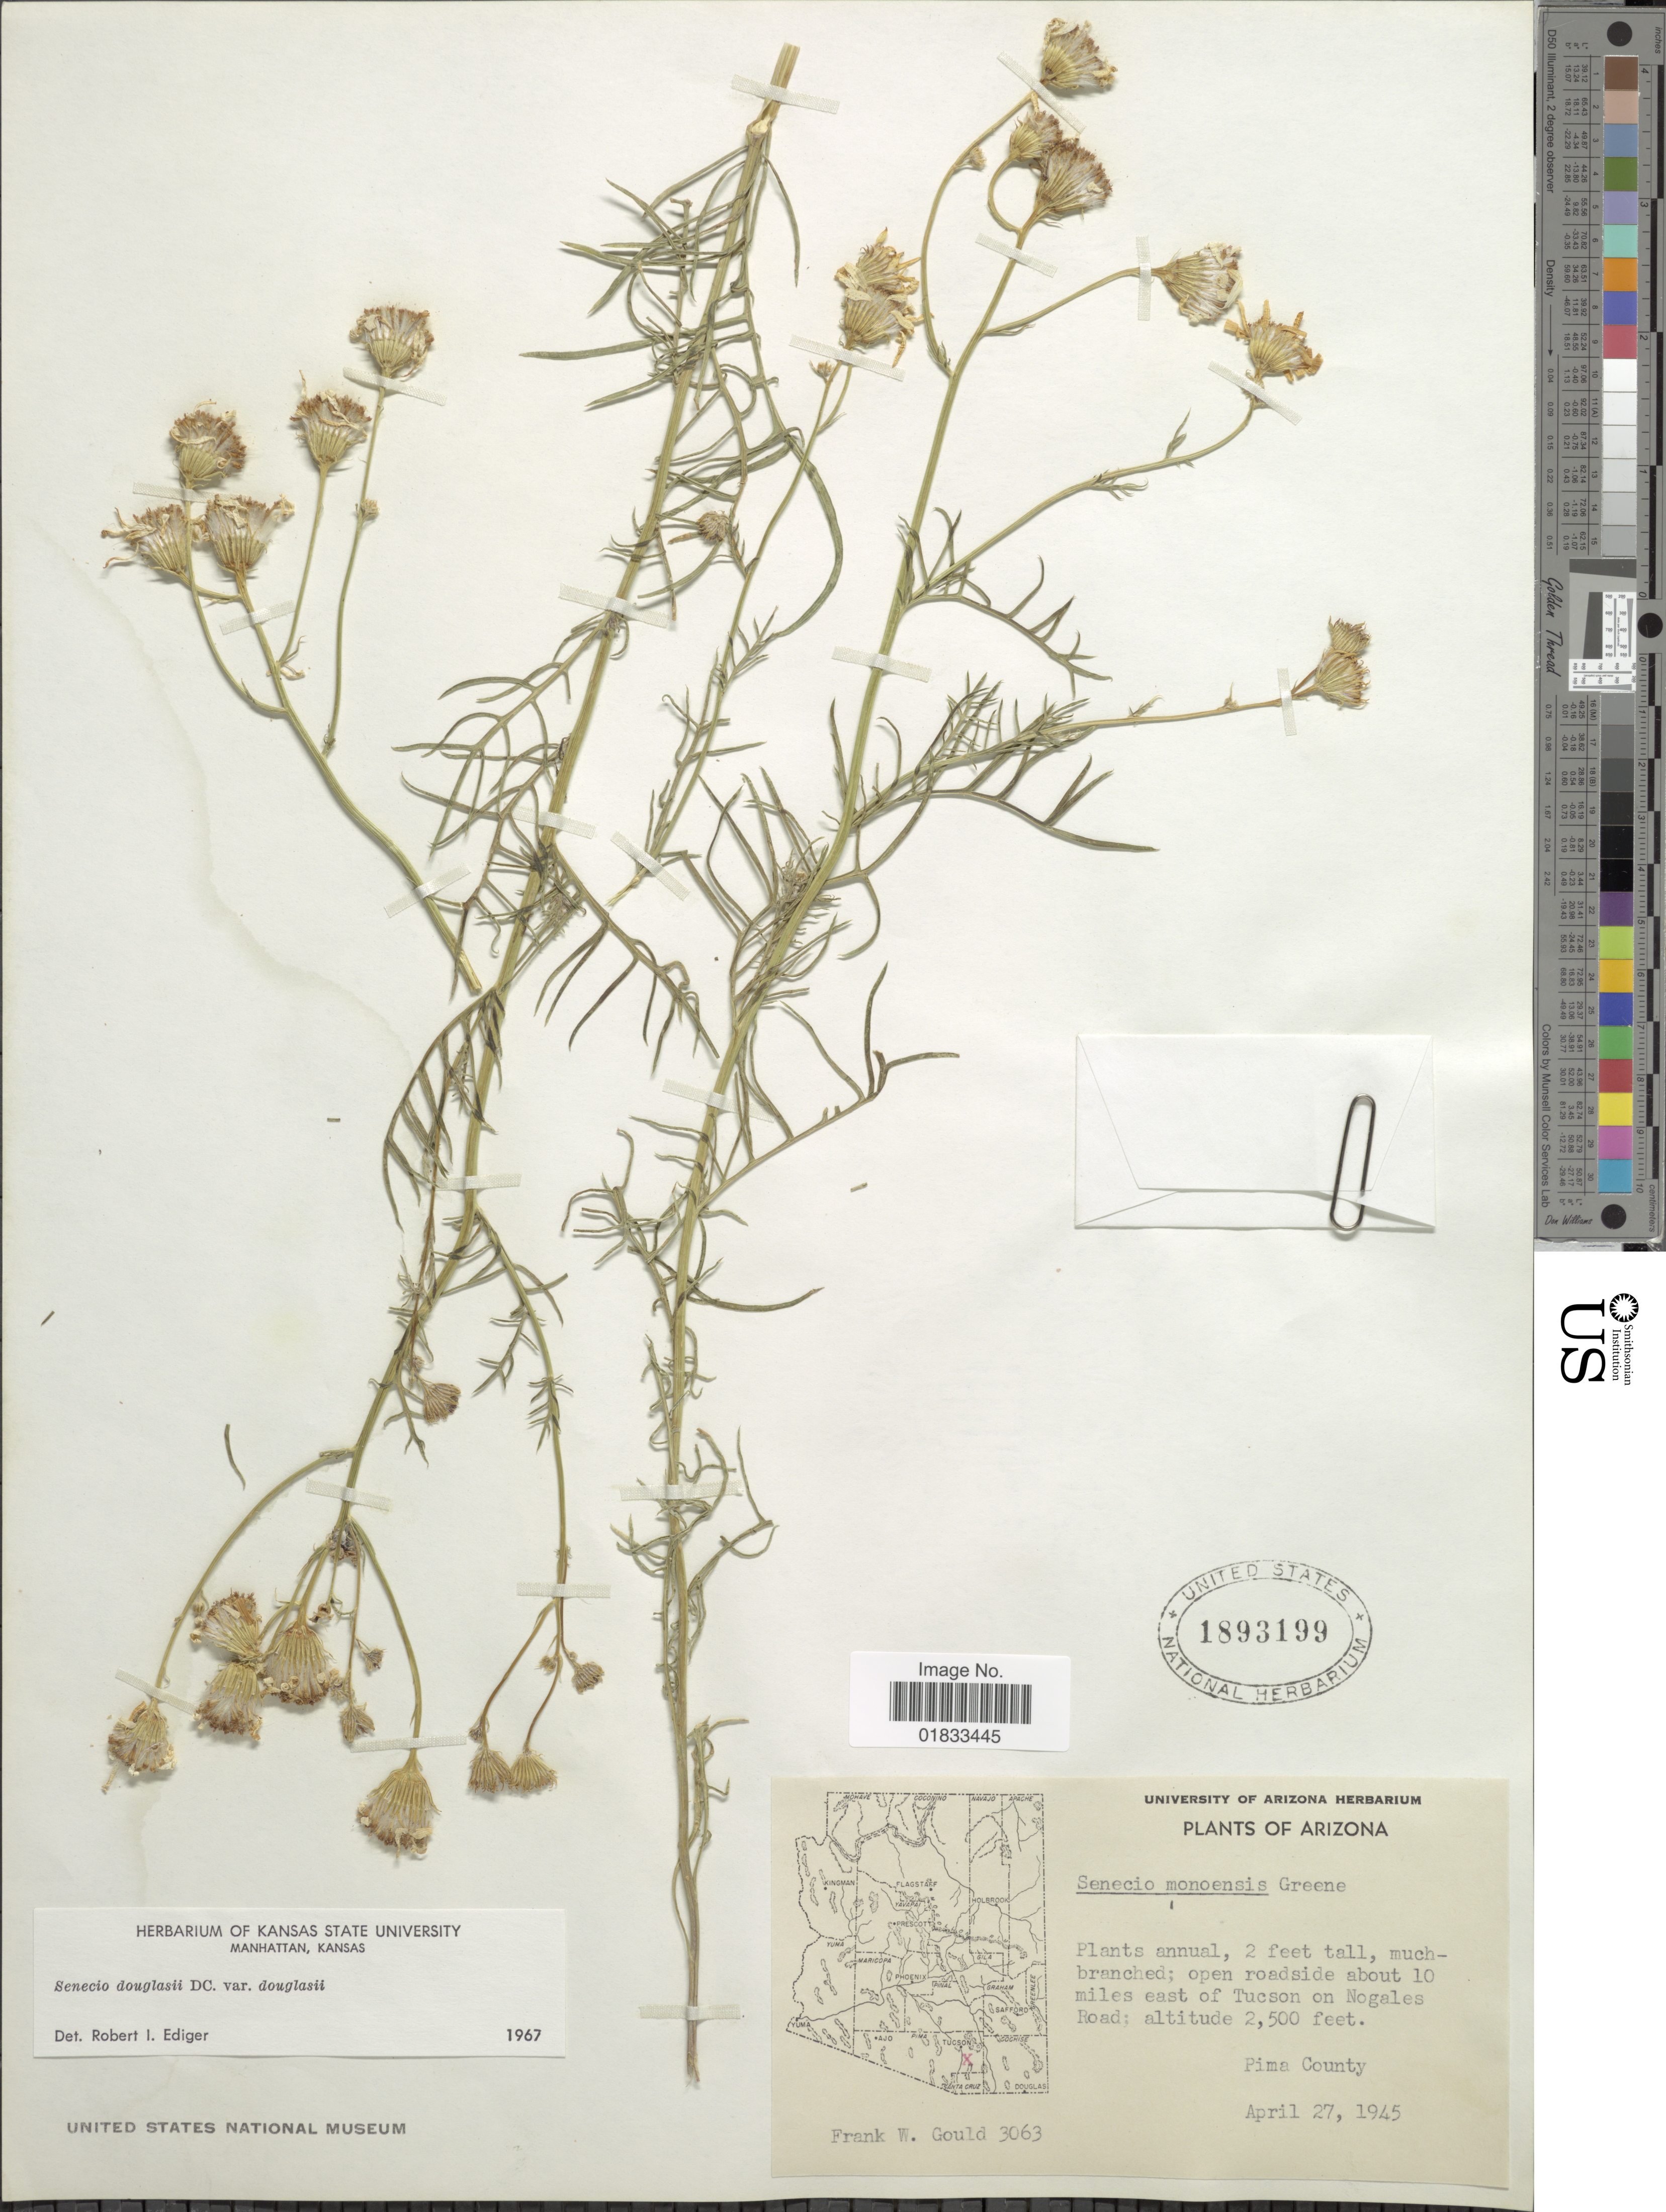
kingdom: Plantae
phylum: Tracheophyta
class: Magnoliopsida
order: Asterales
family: Asteraceae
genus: Senecio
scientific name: Senecio flaccidus var. douglasii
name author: (DC.) B.L. Turner & T.M. Barkley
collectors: F. W. Gould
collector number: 3063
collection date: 1945-04-27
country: United States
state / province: Arizona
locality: Open roadside about 10 miles east of Tucson on Nogales Road, Pima County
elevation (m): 762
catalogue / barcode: US 1893199